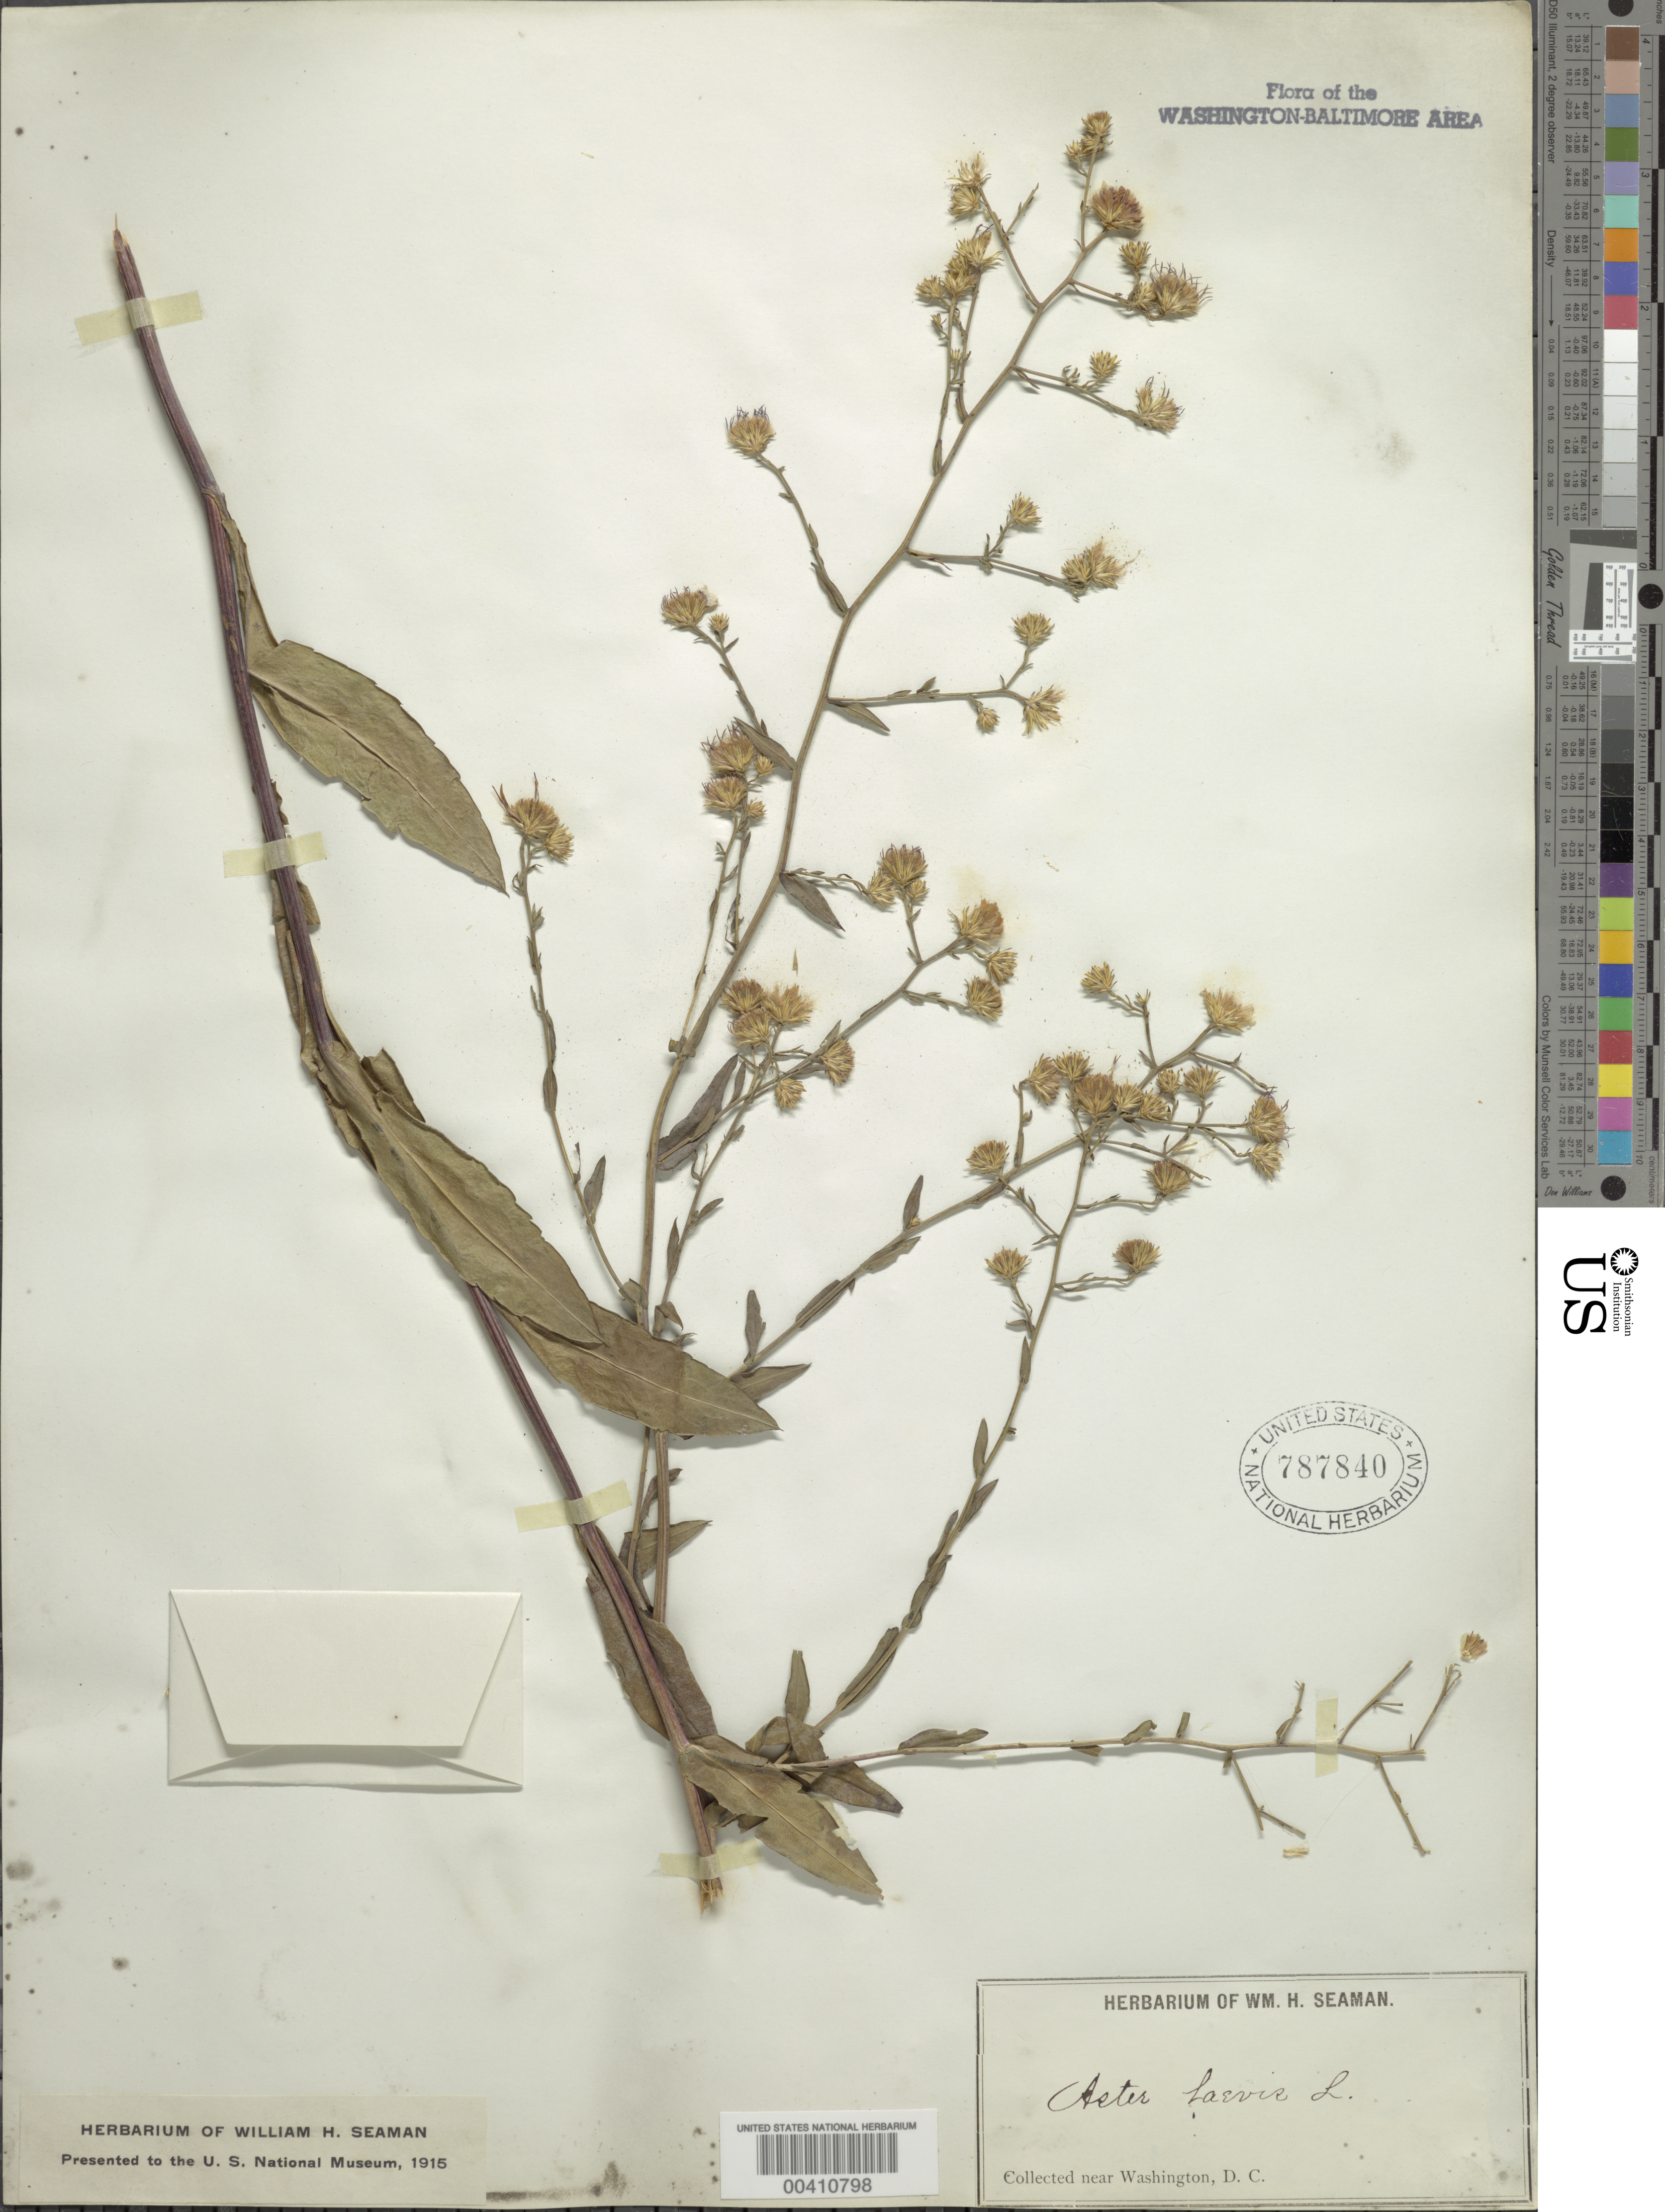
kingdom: Plantae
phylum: Tracheophyta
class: Magnoliopsida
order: Asterales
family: Asteraceae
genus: Symphyotrichum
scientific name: Symphyotrichum laeve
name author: (L.) Á. Löve & D. Löve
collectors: W. Seaman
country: United States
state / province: District of Columbia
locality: Washington DC Area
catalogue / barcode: US 787840